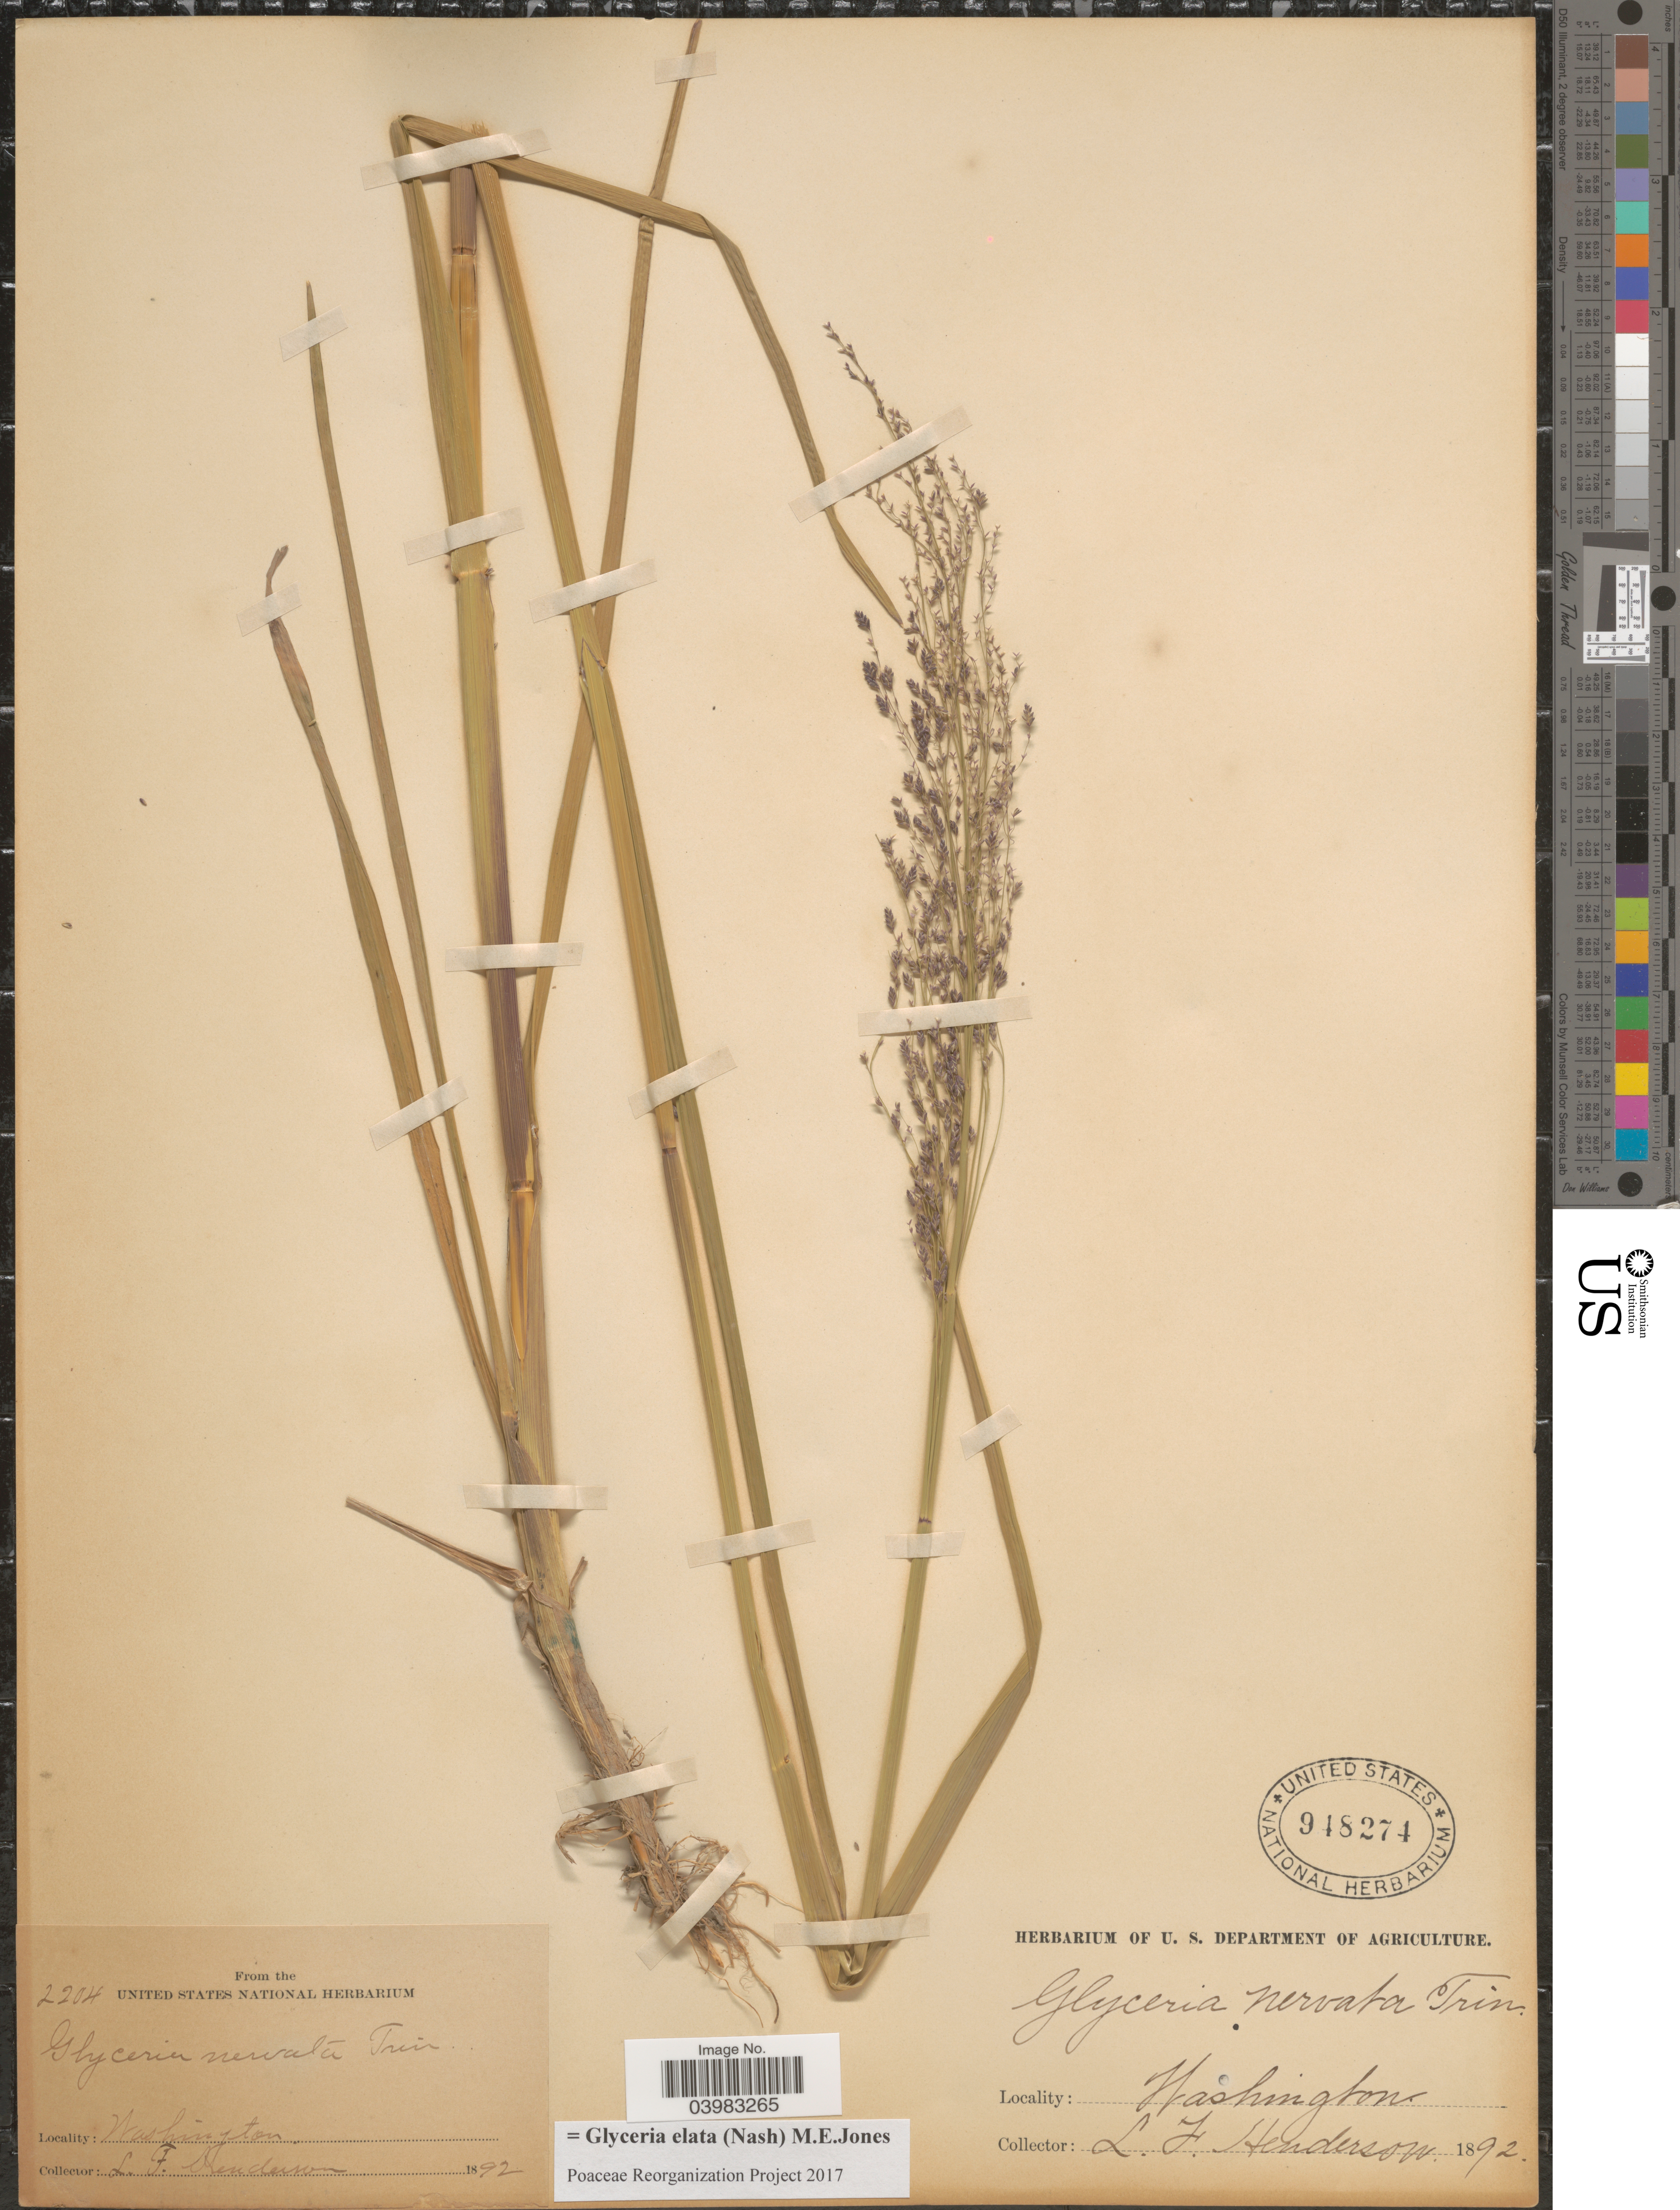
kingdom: Plantae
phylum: Tracheophyta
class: Liliopsida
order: Poales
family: Poaceae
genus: Glyceria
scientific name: Glyceria elata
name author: (Nash) M.E. Jones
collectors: L. Henderson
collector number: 2204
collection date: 1892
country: United States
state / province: Washington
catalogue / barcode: US 948274